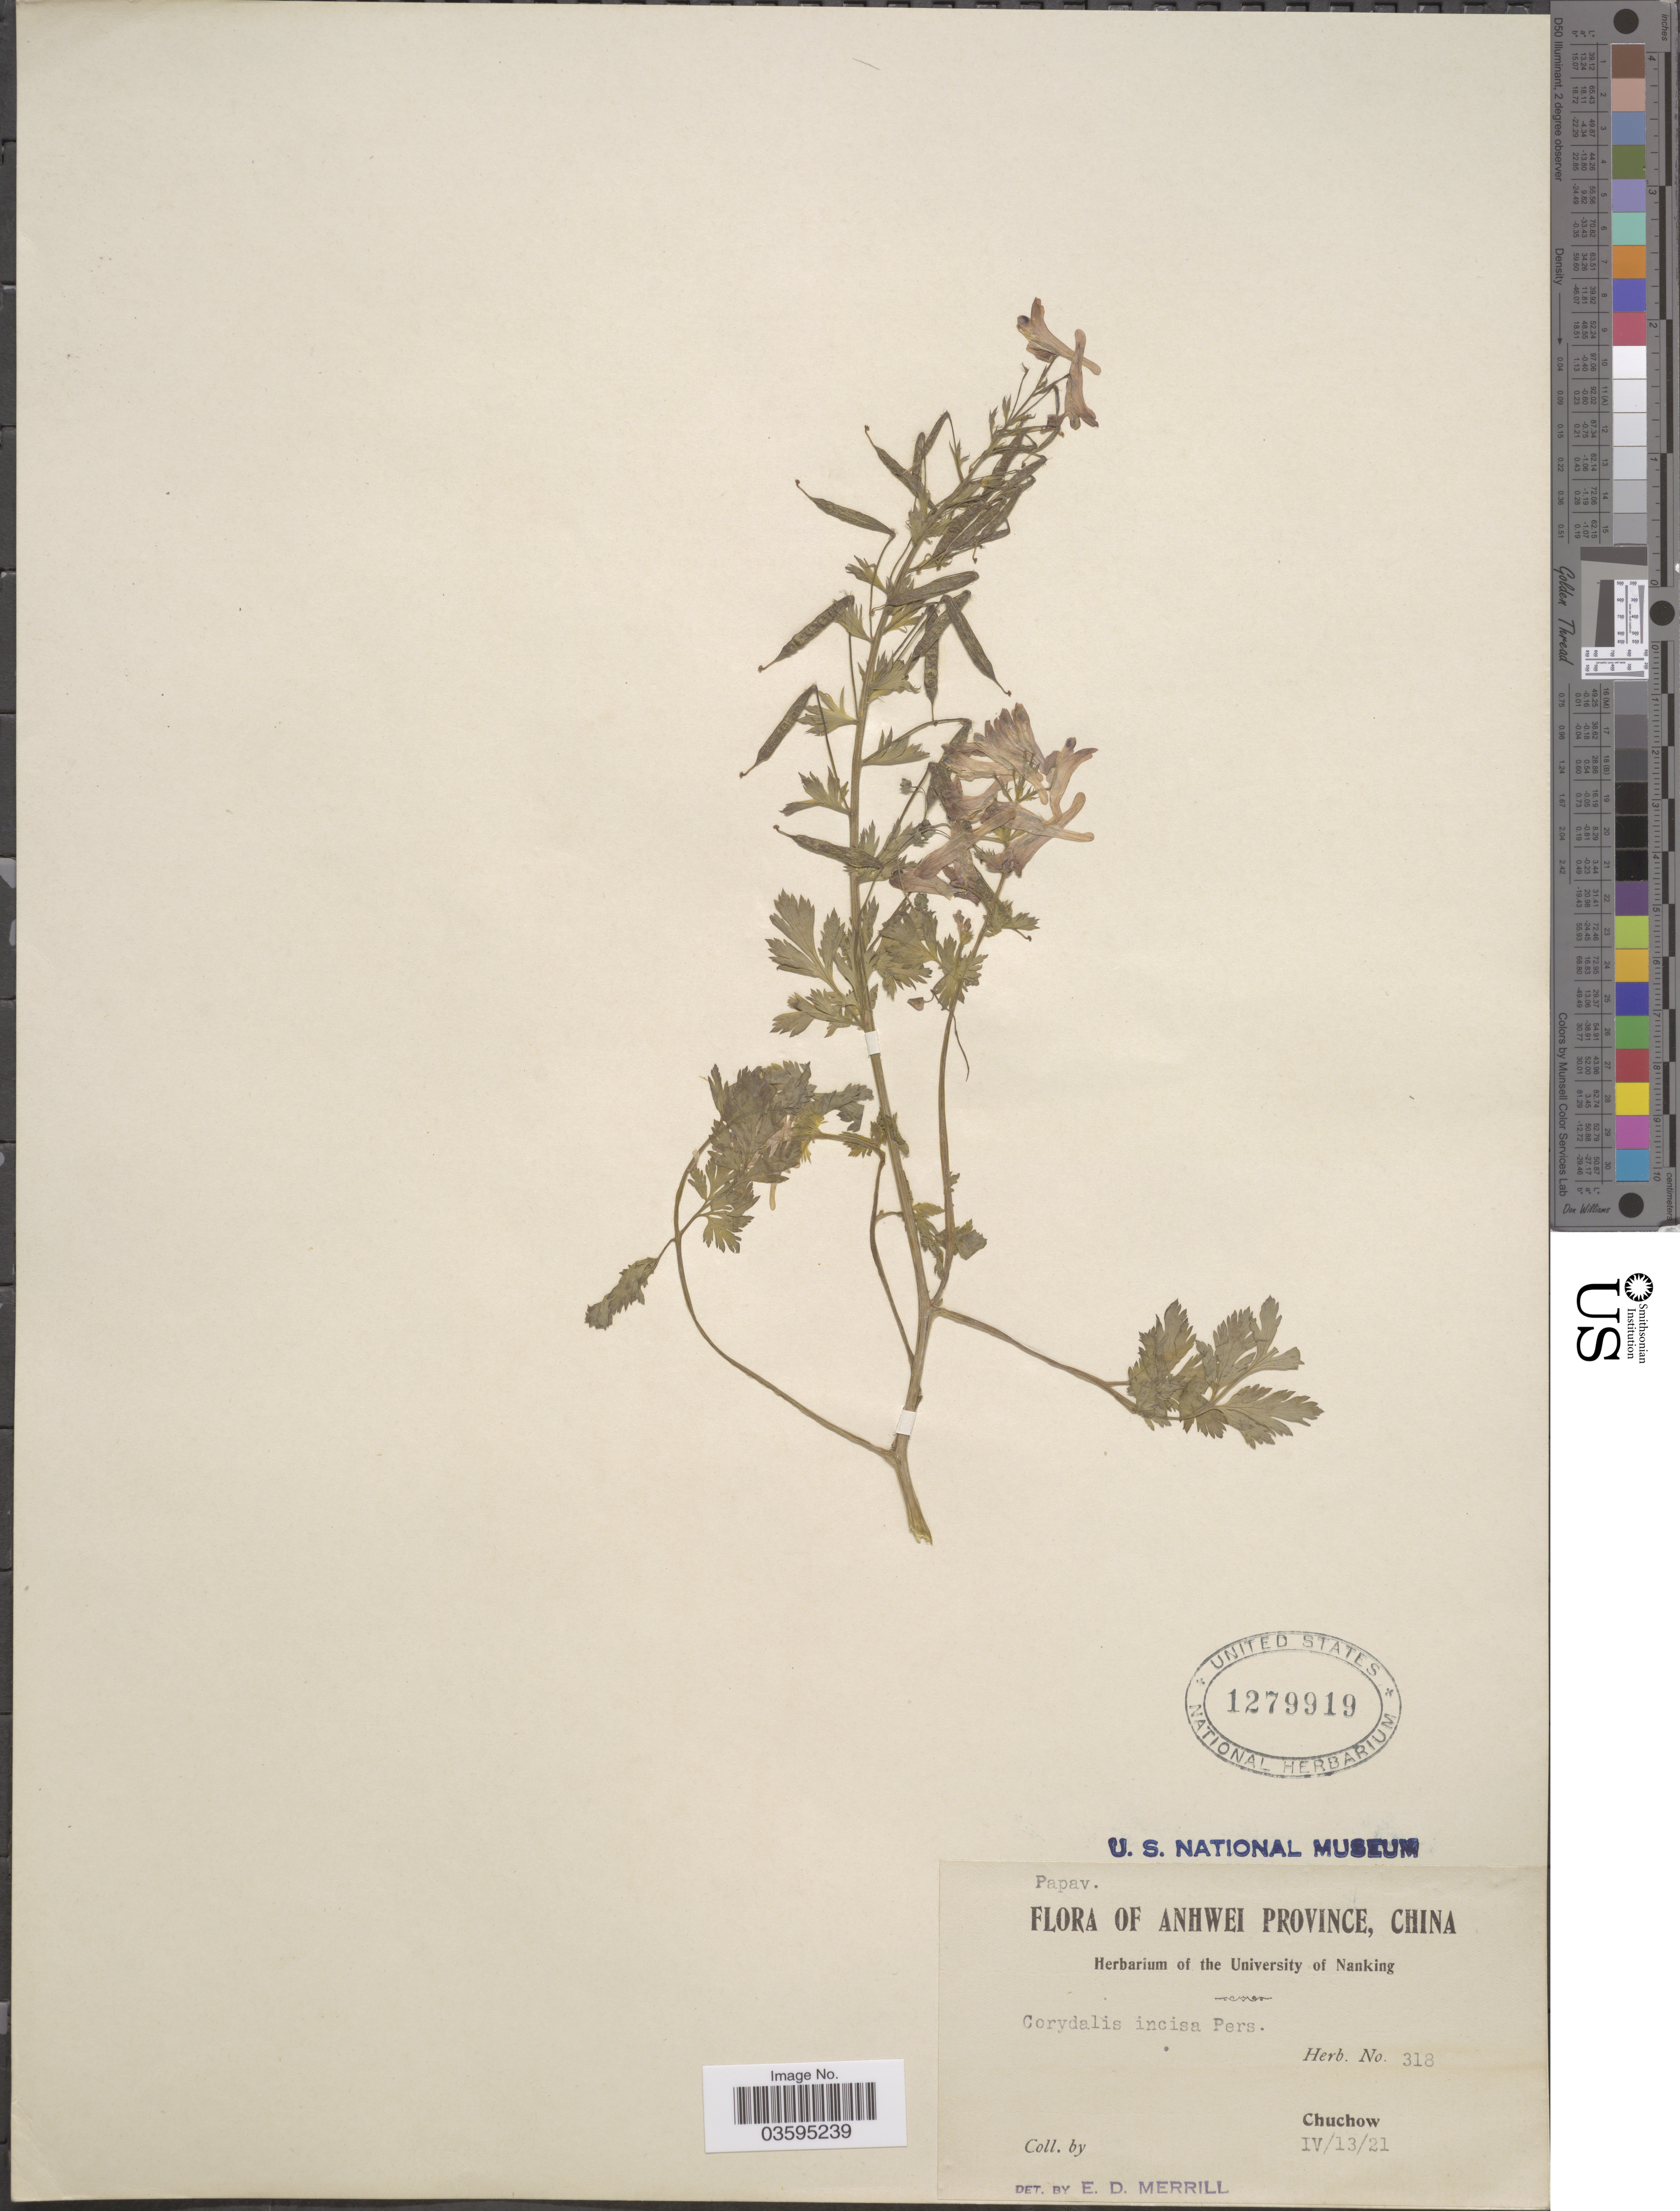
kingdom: Plantae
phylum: Tracheophyta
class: Magnoliopsida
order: Ranunculales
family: Papaveraceae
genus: Corydalis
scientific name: Corydalis incisa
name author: (Thunb.) Pers.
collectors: ex herb. University of Nanking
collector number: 318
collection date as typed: Transcribed d/m/y: 13/4/21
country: China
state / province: Anhui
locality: Anhwei Province. Chuchow.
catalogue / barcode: US 1279919